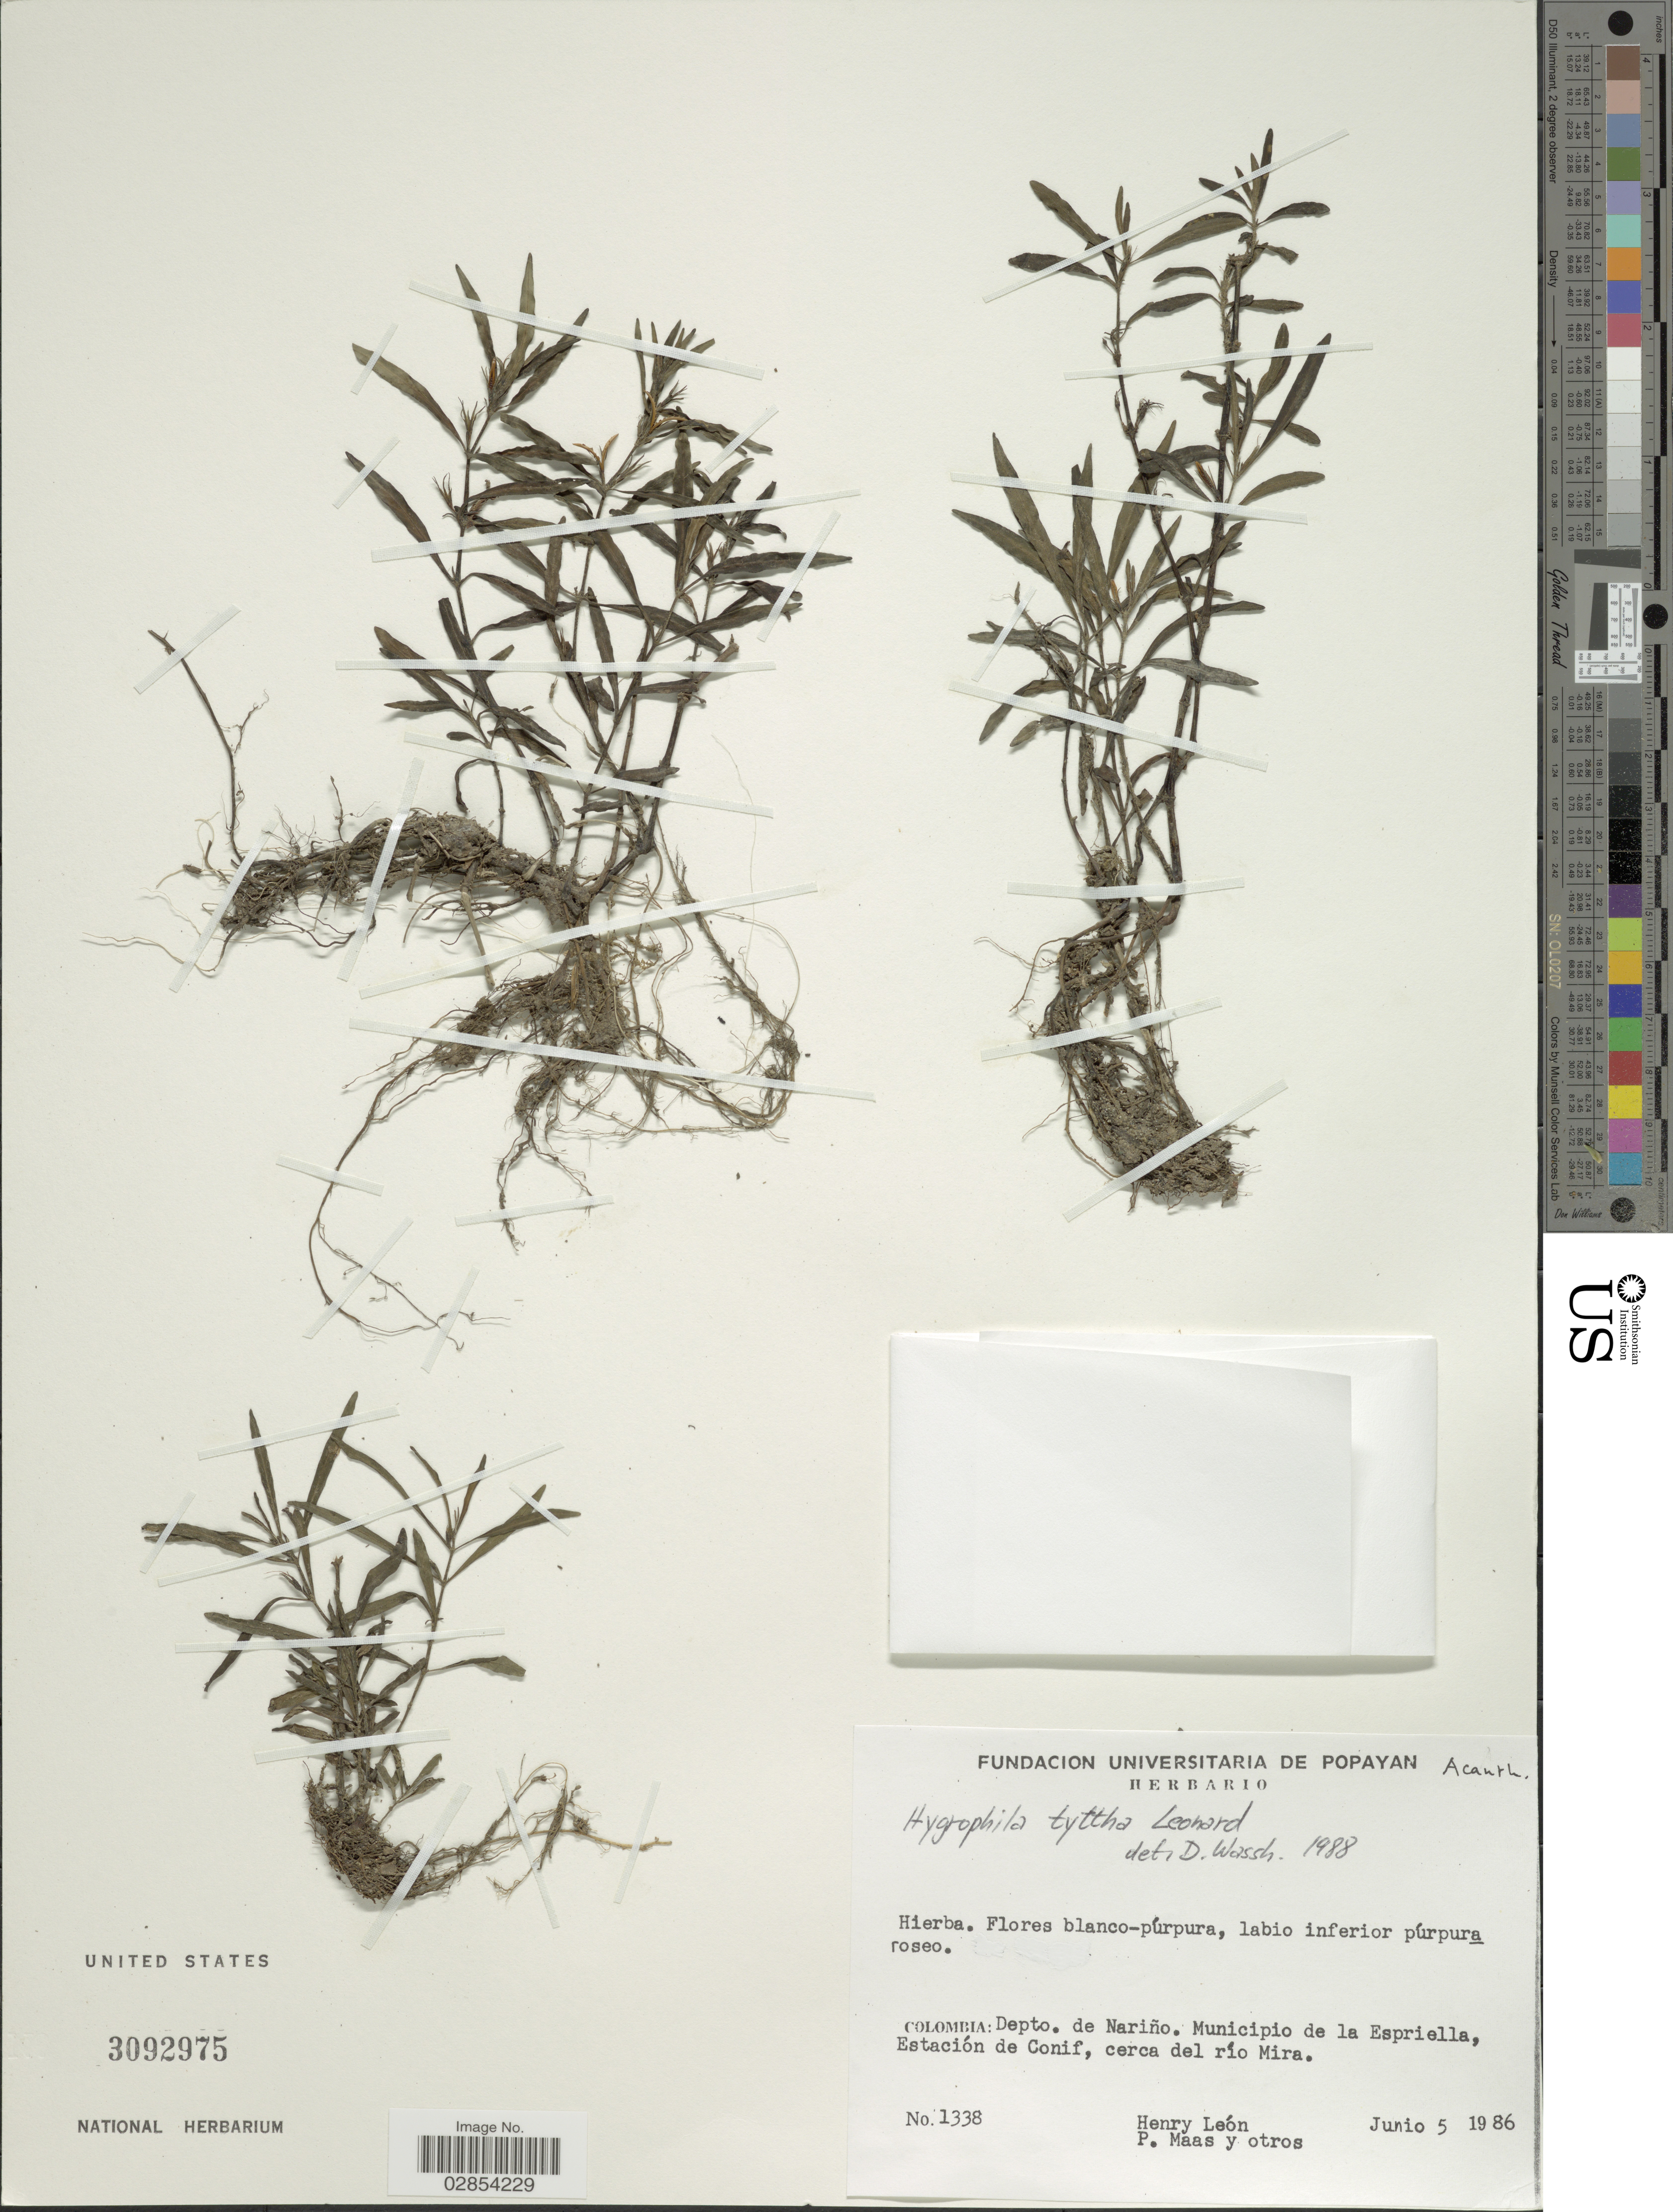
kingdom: Plantae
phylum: Tracheophyta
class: Magnoliopsida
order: Lamiales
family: Acanthaceae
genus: Hygrophila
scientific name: Hygrophila tyttha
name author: Leonard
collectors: Henry Leon, P. Maas & et al.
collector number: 1338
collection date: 1986-06-05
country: Colombia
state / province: Nariño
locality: Depto. de Nariño. Municipio de la Espriella, Estación de Conif, cerca del río Mira.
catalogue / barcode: US 3092975